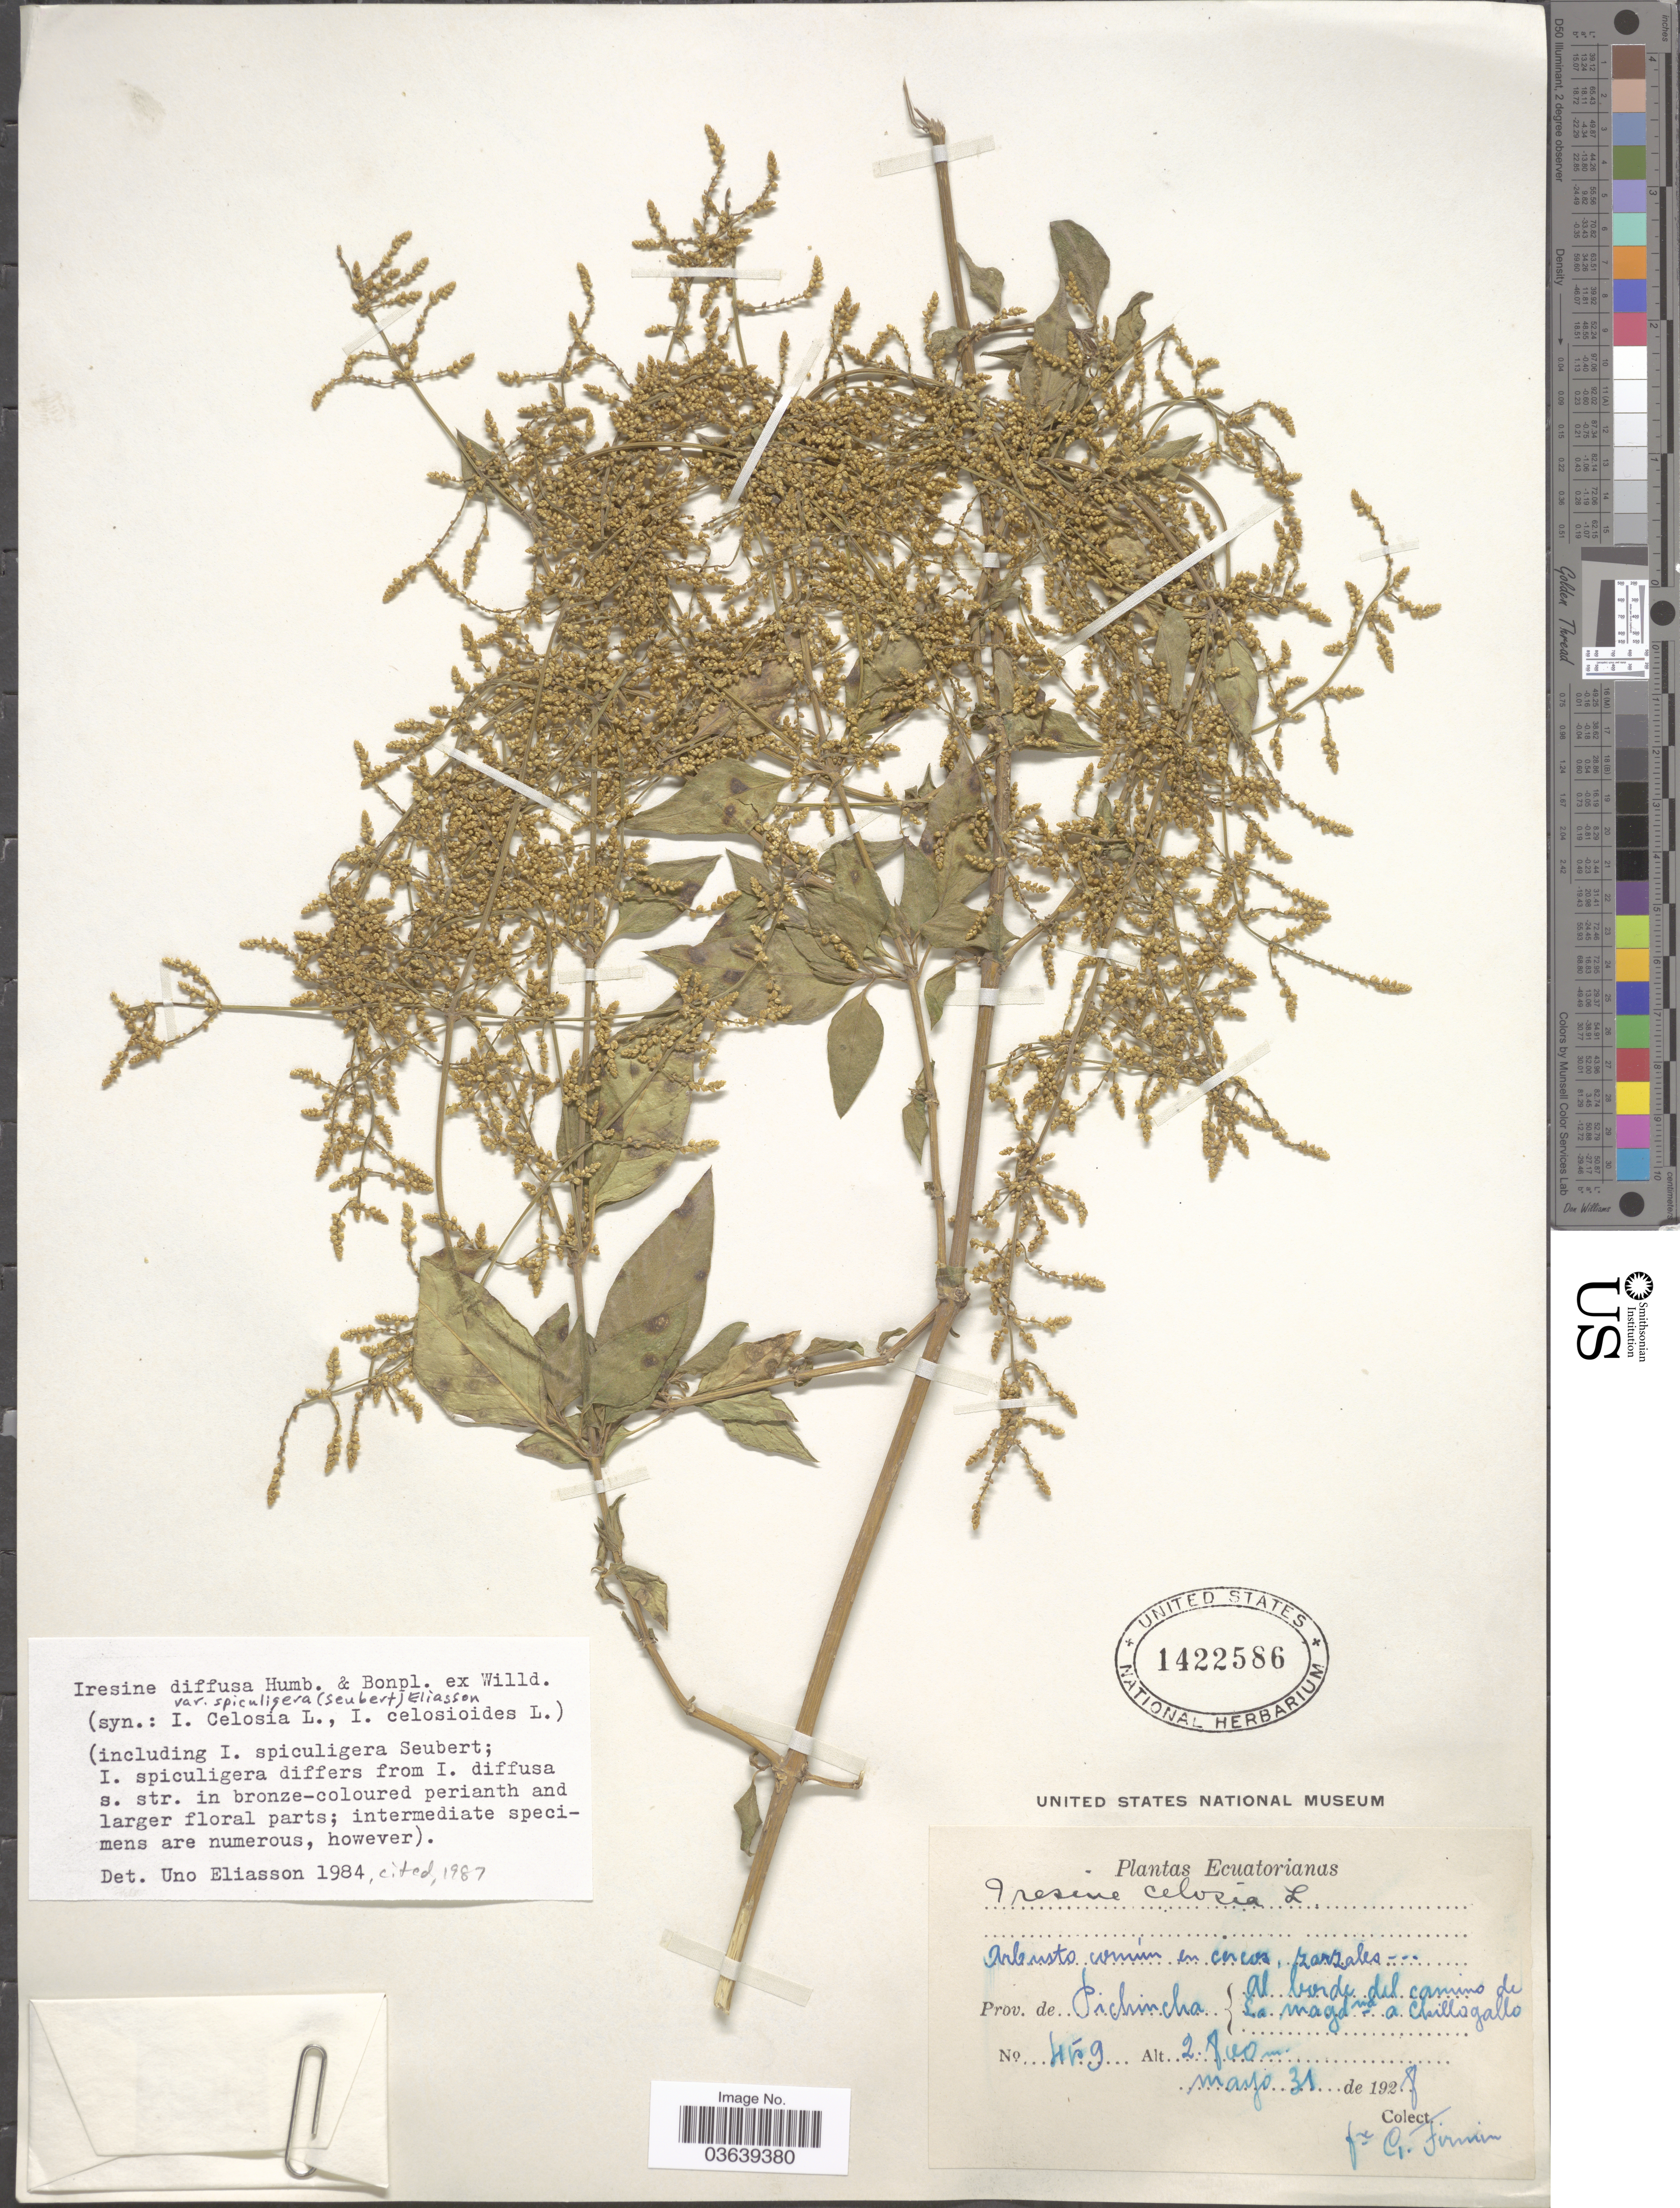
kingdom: Plantae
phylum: Tracheophyta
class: Magnoliopsida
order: Caryophyllales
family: Amaranthaceae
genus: Iresine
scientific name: Iresine diffusa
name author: Humb. & Bonpl. ex Willd.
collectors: F. Firmin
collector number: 459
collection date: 1928-05-31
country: Ecuador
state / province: Pichincha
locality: Al borde del camino de La Magdna a Chillogallo.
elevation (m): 2800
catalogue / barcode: US 1422586